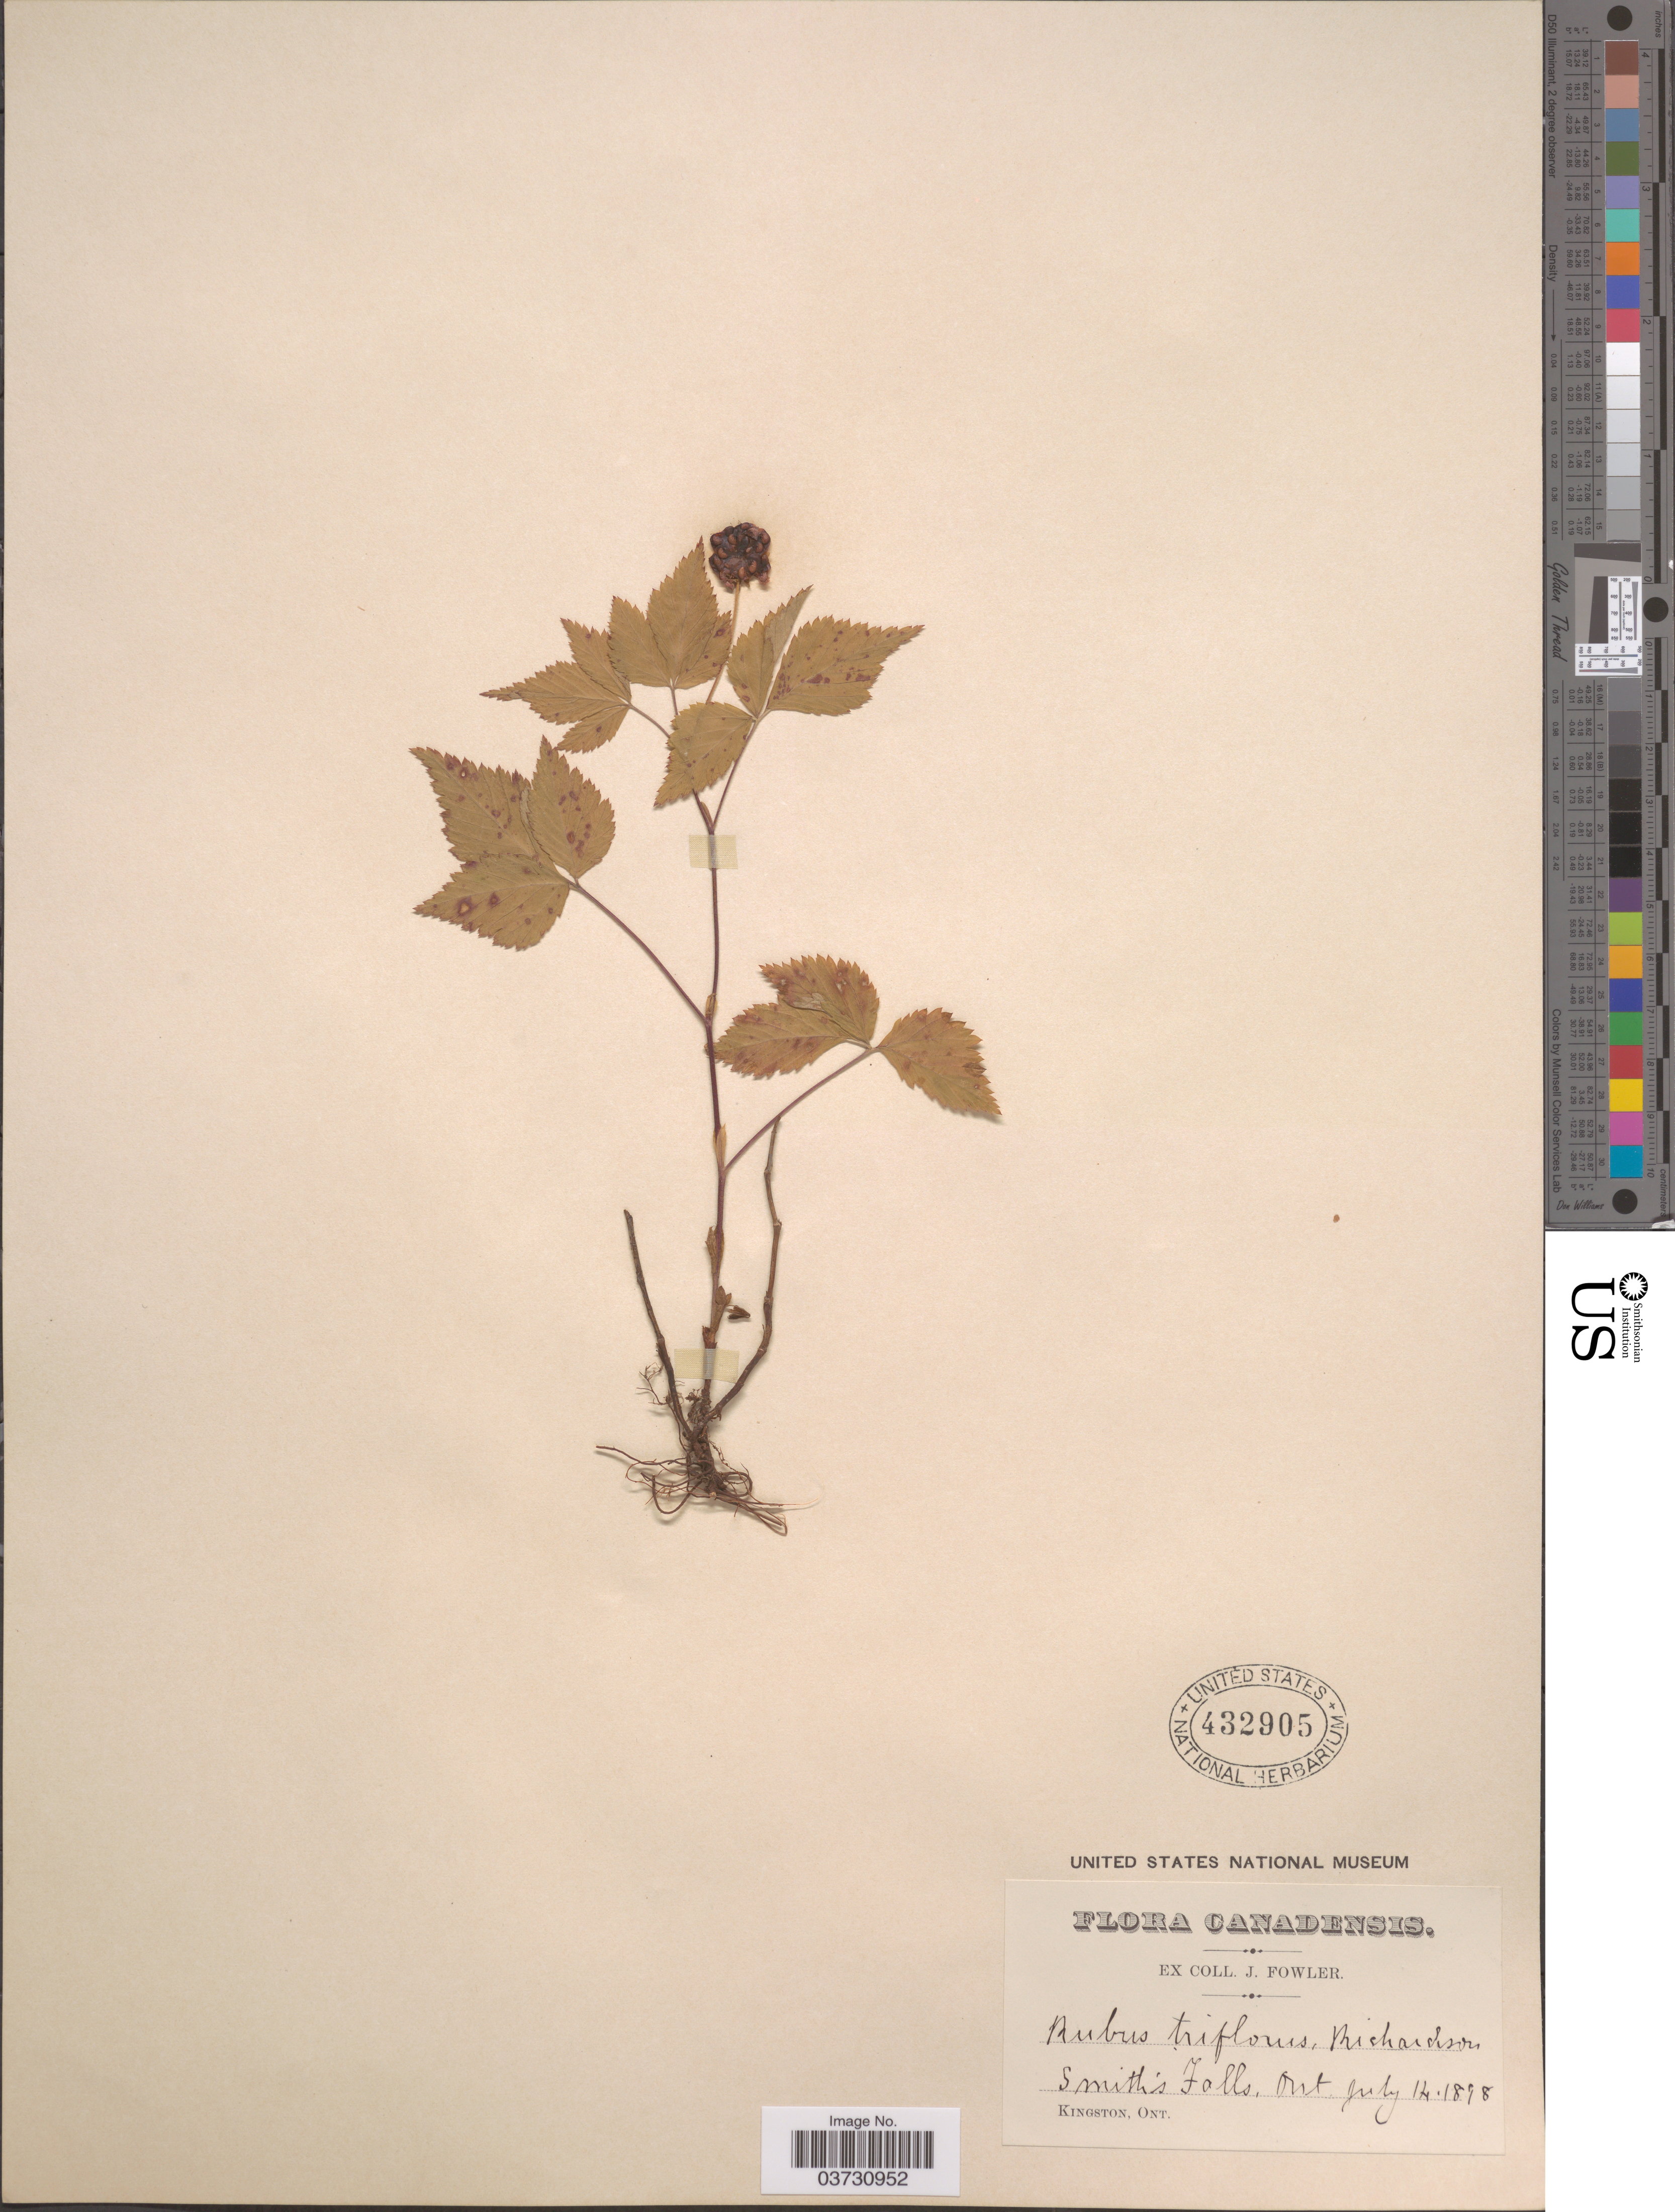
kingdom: Plantae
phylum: Tracheophyta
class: Magnoliopsida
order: Rosales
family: Rosaceae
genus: Rubus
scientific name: Rubus pubescens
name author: Raf.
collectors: J. Fowler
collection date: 1898-07-14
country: Canada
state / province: Ontario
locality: Smith's Falls.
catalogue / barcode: US 432905